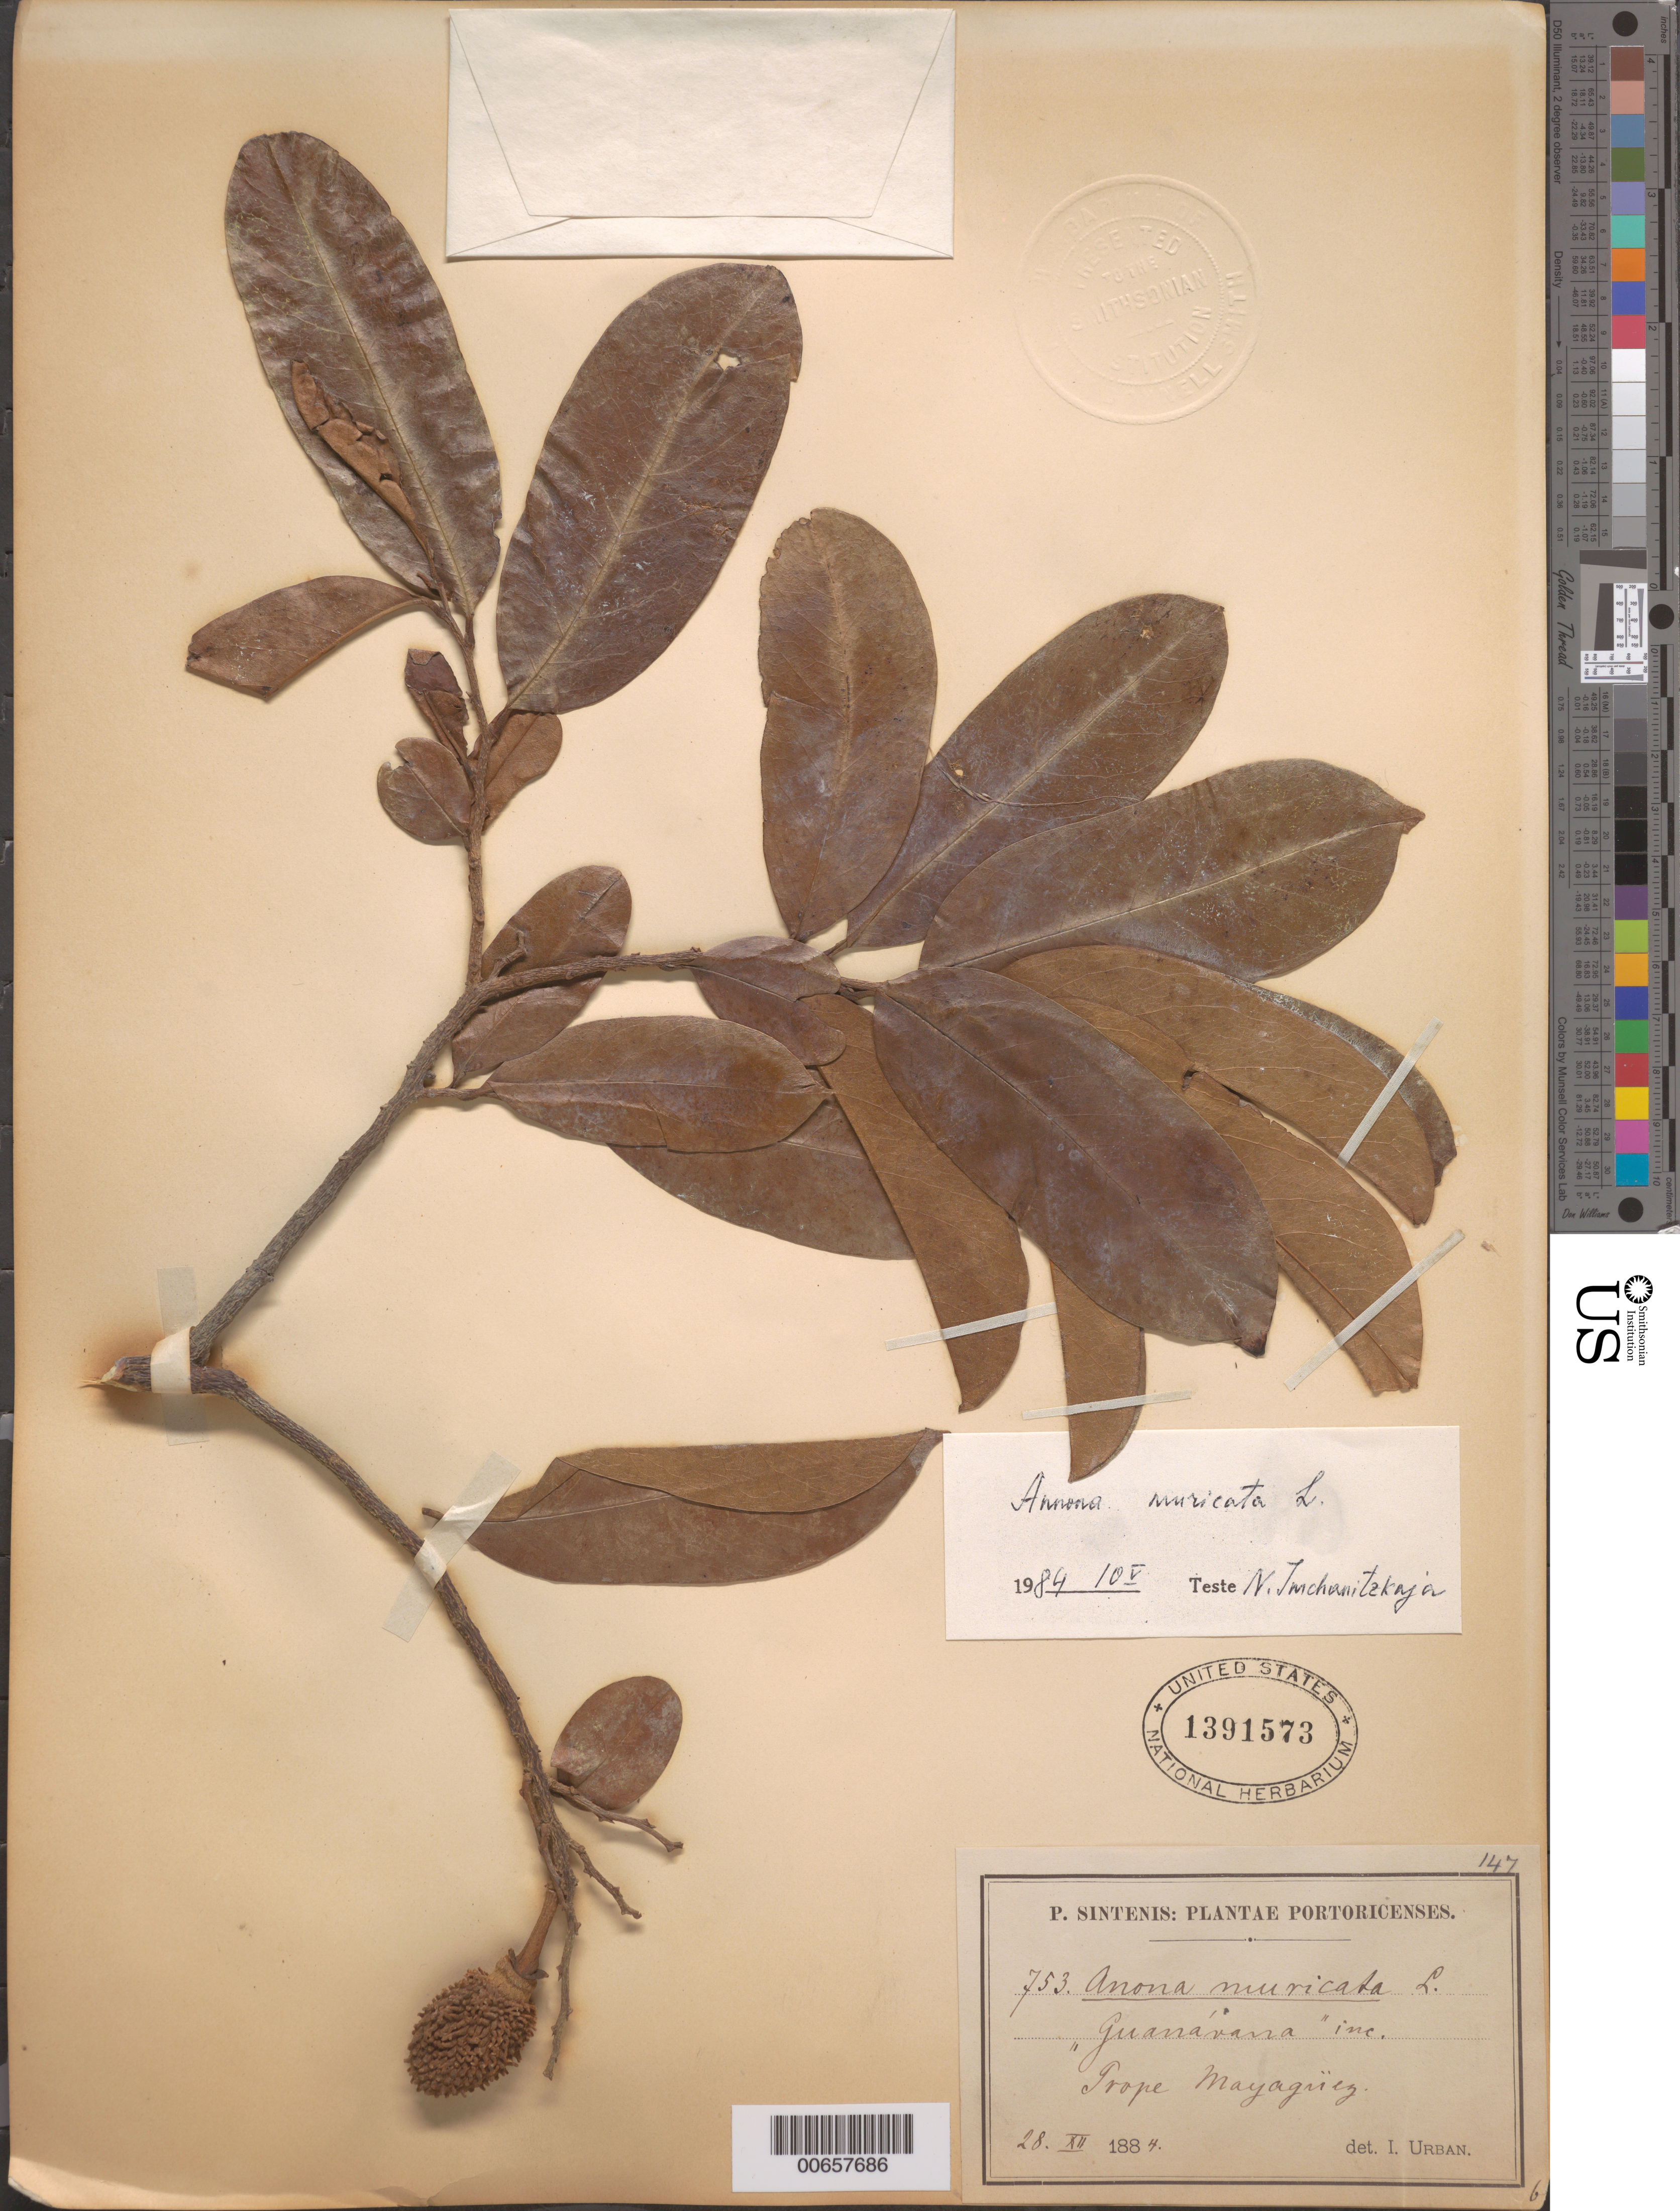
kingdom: Plantae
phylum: Tracheophyta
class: Magnoliopsida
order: Magnoliales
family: Annonaceae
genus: Annona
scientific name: Annona muricata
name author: L.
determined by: McChanitzkaja, N.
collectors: P. Sintenis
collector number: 753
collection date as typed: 28 Dec 1884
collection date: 1884-12-28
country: Puerto Rico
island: Greater Antilles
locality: Prope Mayaguez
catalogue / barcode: US 1391573